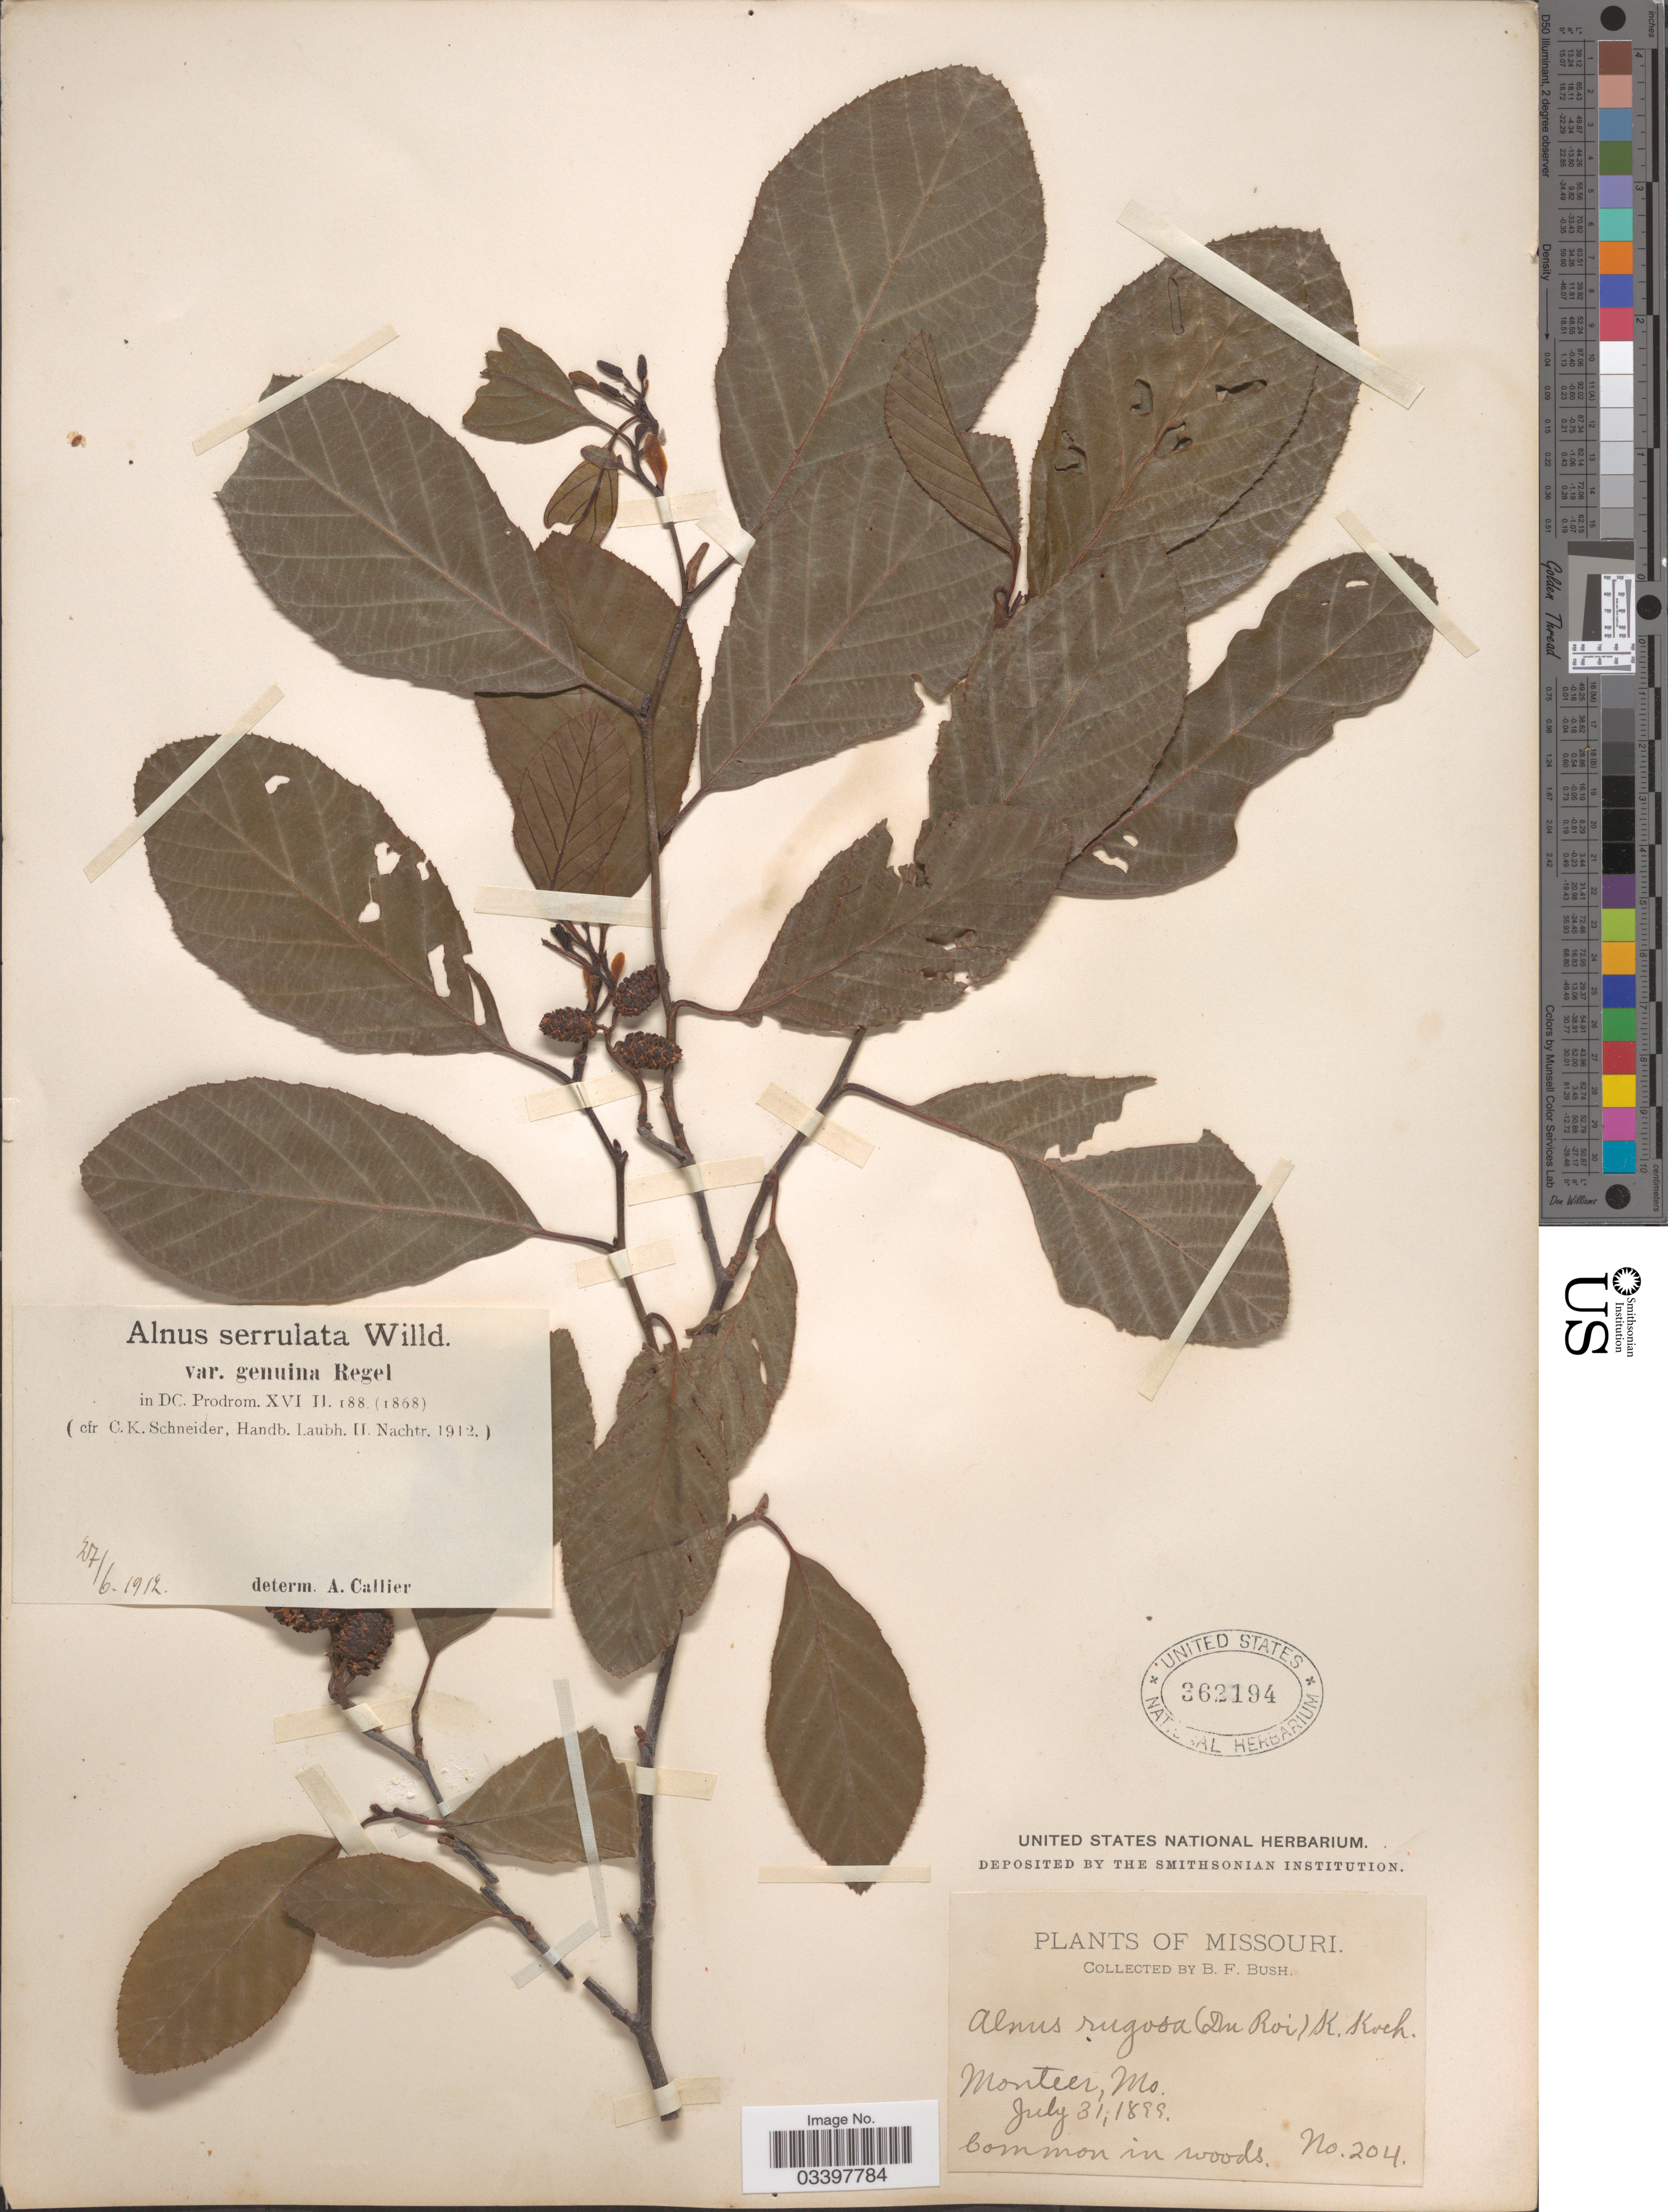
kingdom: Plantae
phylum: Tracheophyta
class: Magnoliopsida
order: Fagales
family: Betulaceae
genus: Alnus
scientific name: Alnus incana subsp. rugosa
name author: (Du Roi) R.T. Clausen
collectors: B. F. Bush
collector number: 204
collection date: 1899-07-31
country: United States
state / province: Missouri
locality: Montier.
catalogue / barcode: US 362194